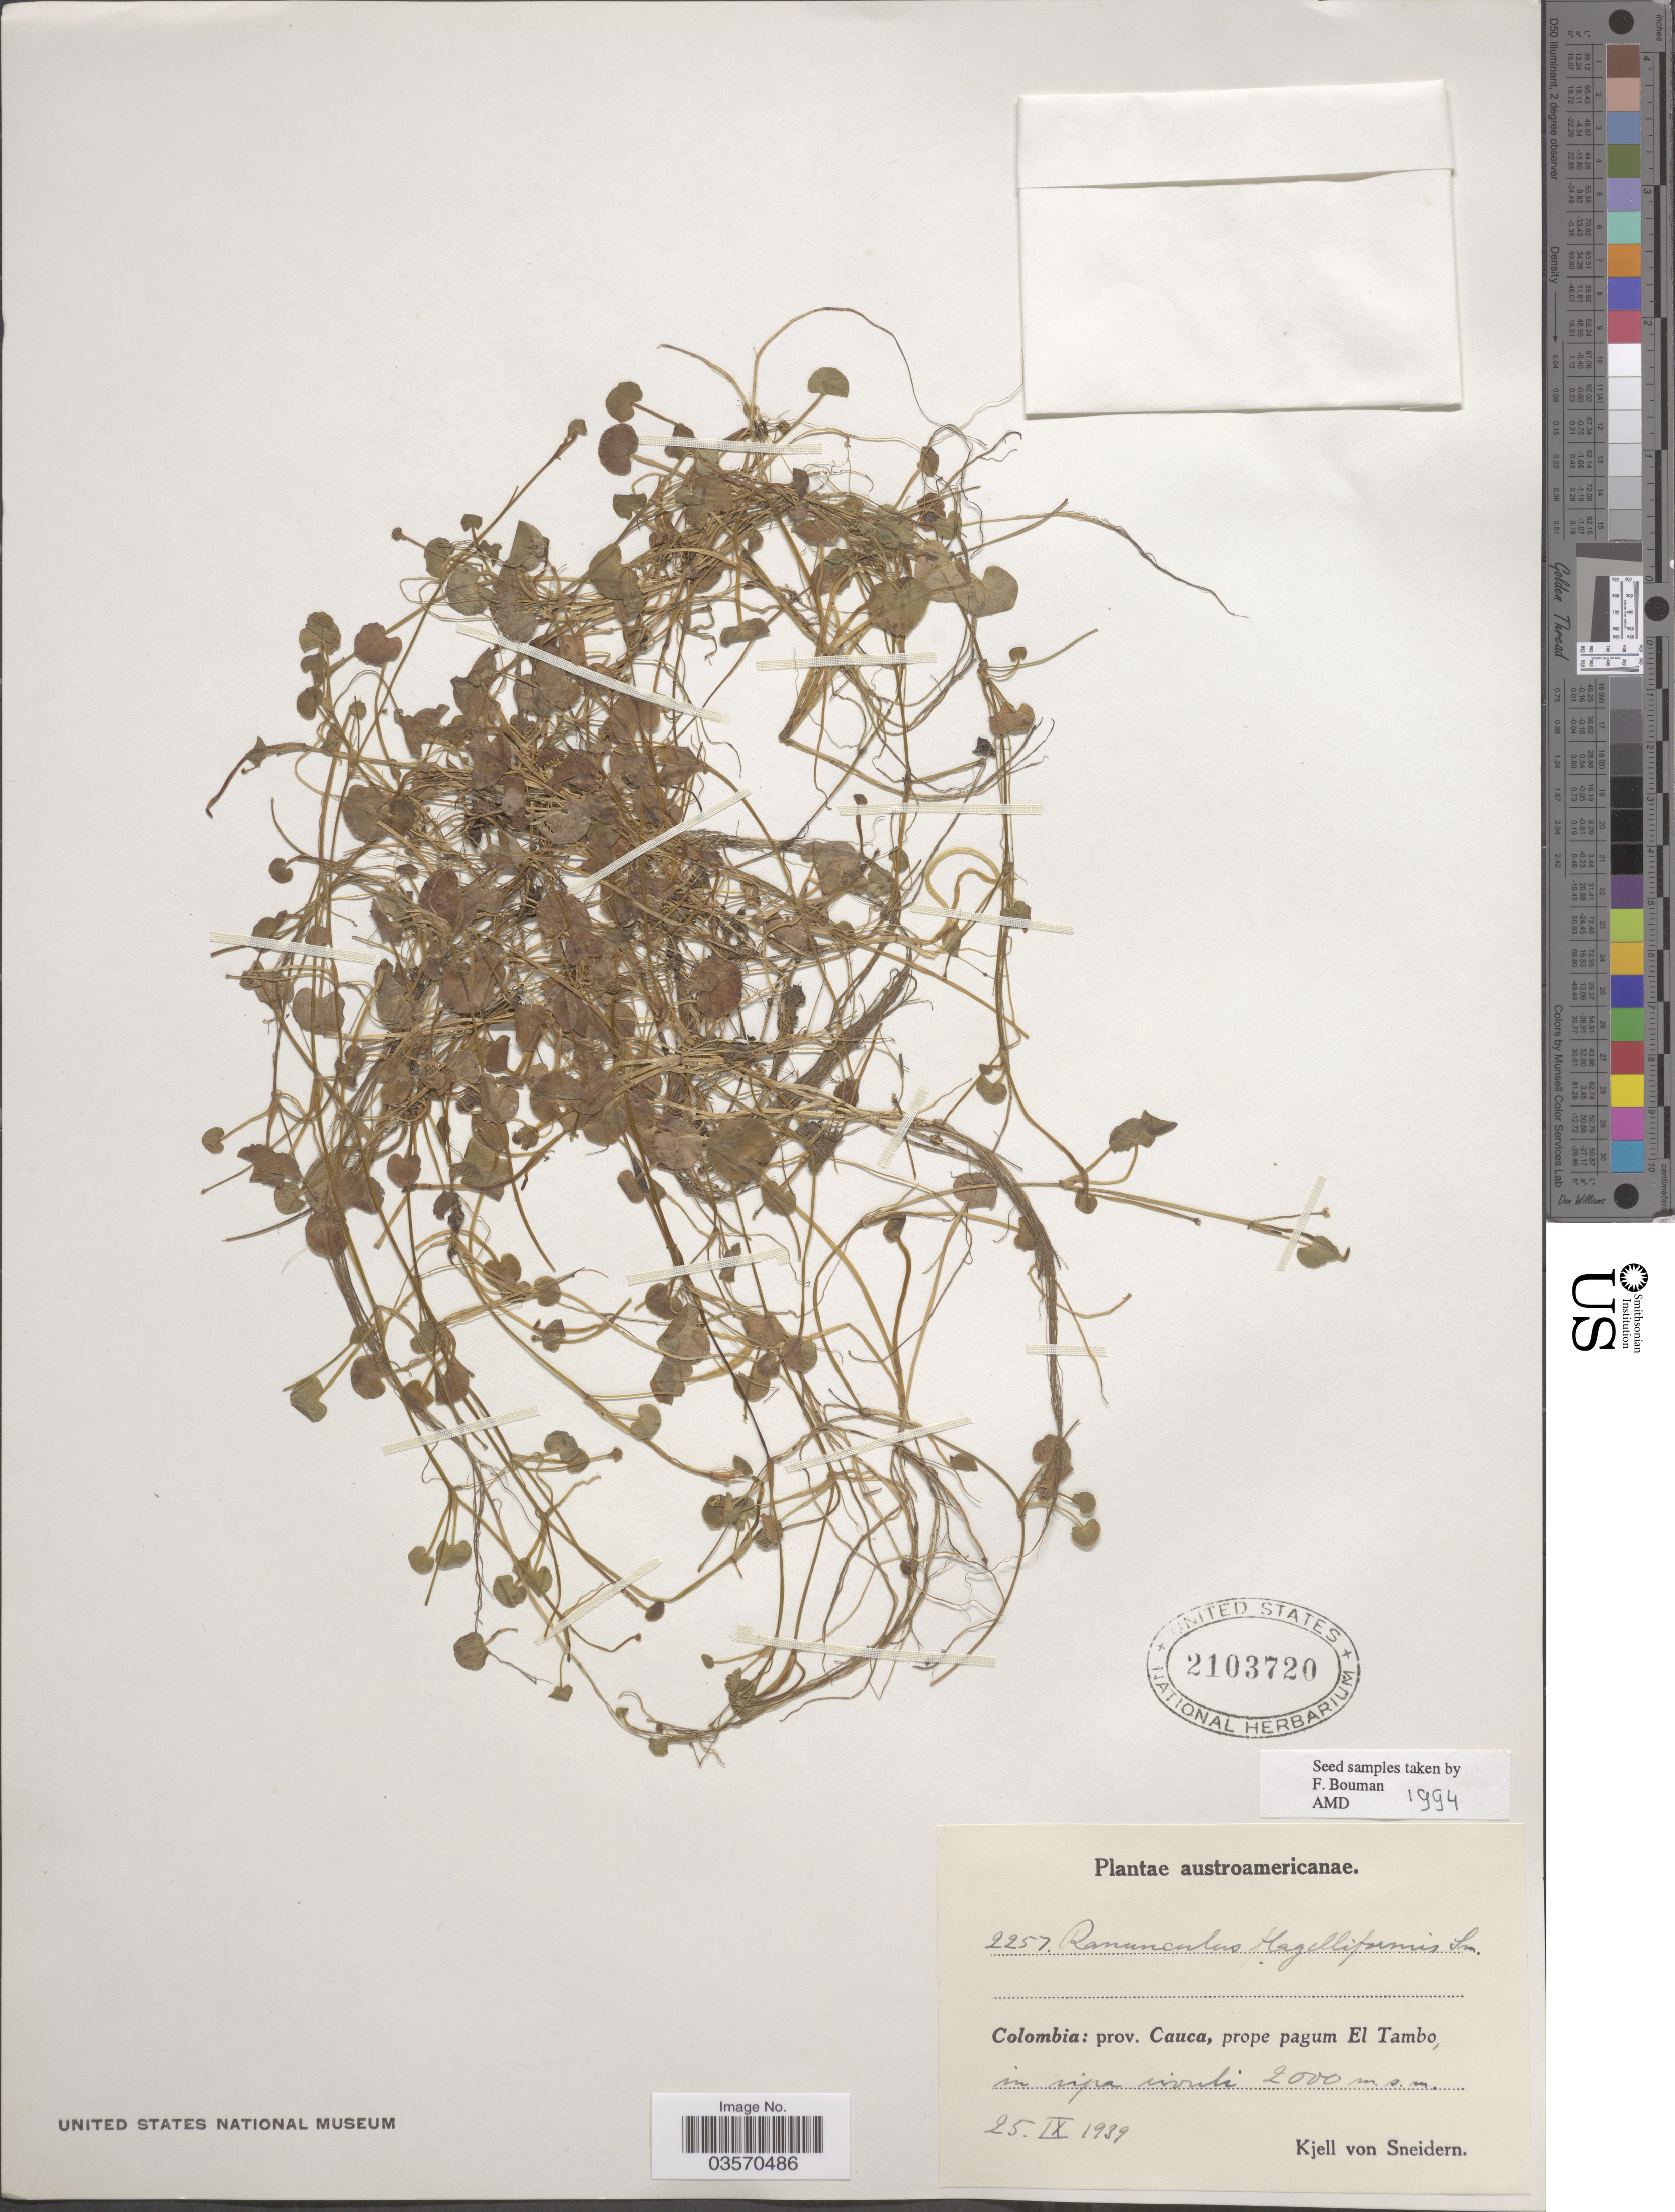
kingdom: Plantae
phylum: Tracheophyta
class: Magnoliopsida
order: Ranunculales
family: Ranunculaceae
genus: Ranunculus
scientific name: Ranunculus flagelliformis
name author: Sm.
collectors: K. von Sneidern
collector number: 2257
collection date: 1939-09-25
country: Colombia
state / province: Cauca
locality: Austroamericanae. Prope pagum El Tambo.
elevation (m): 2000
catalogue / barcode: US 2103720